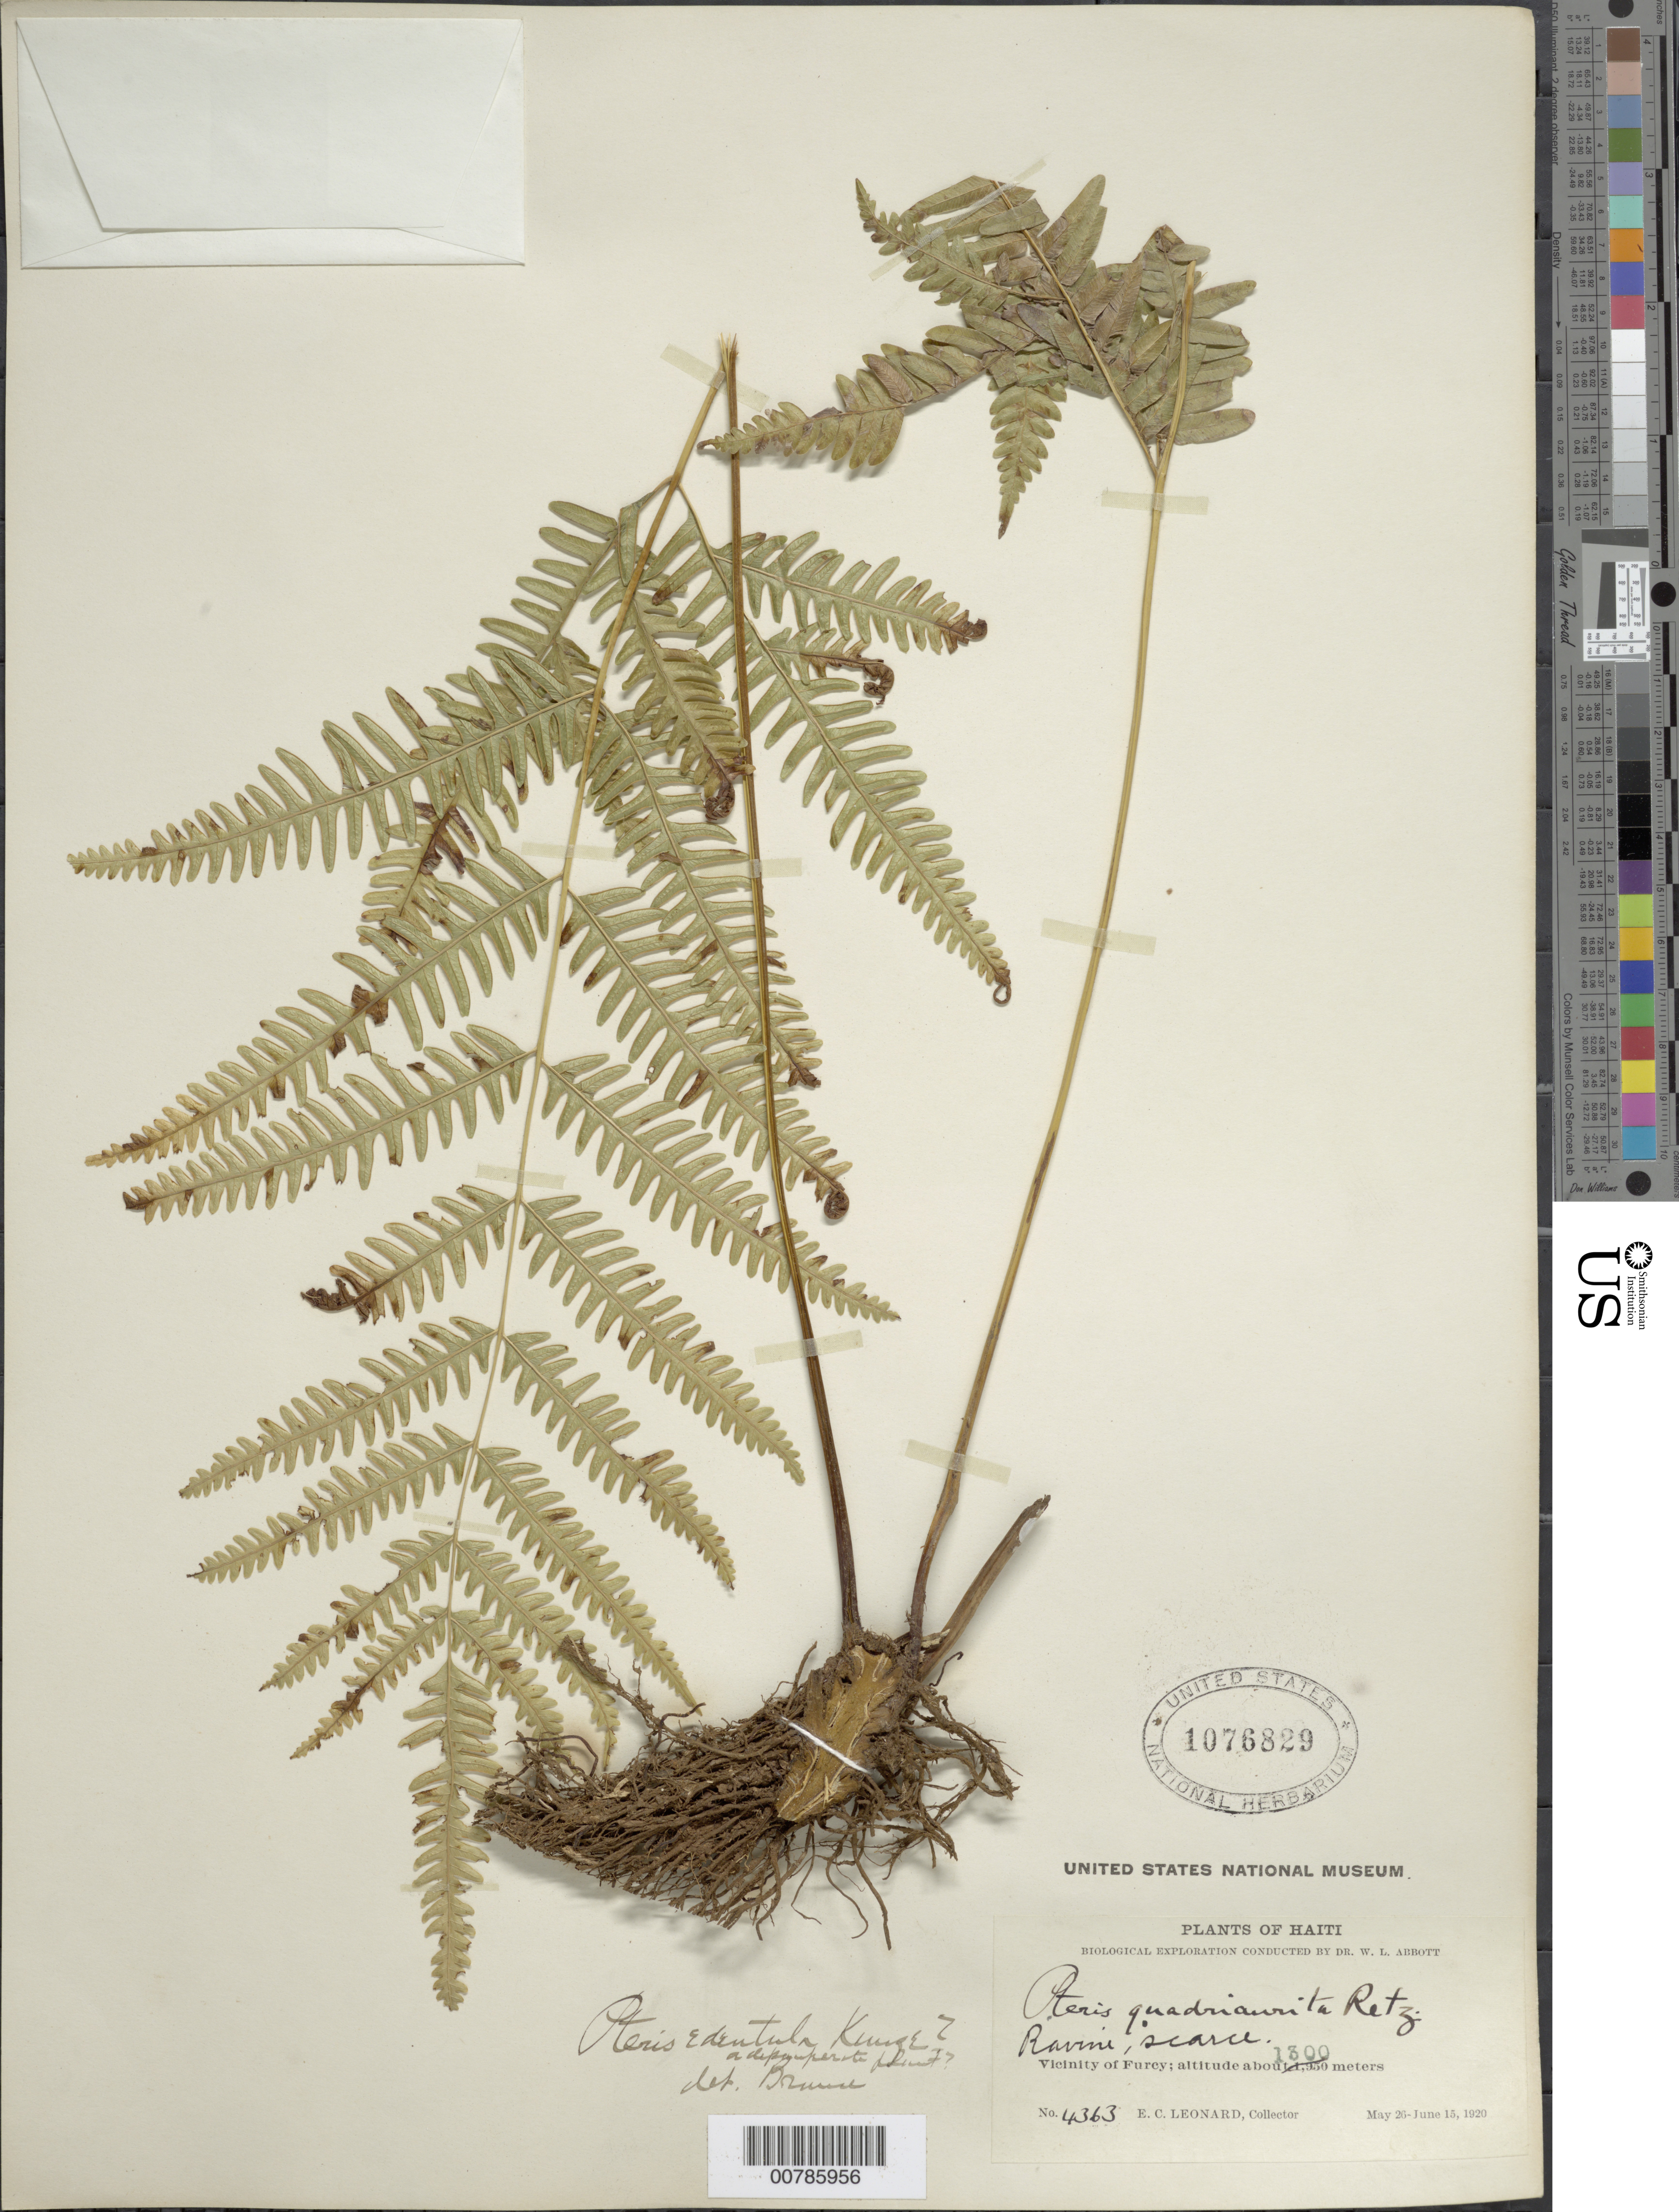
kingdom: Plantae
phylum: Tracheophyta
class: Polypodiopsida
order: Polypodiales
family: Pteridaceae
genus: Pteris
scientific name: Pteris quadriaurita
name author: Retz.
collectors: E. C. Leonard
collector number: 4363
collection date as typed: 26 May 1920 15 Jun 1920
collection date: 1920-05-26/1920-06-15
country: Haiti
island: Hispaniola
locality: Furcy, vicinity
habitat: Ravine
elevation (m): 1300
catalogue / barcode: US 1076829